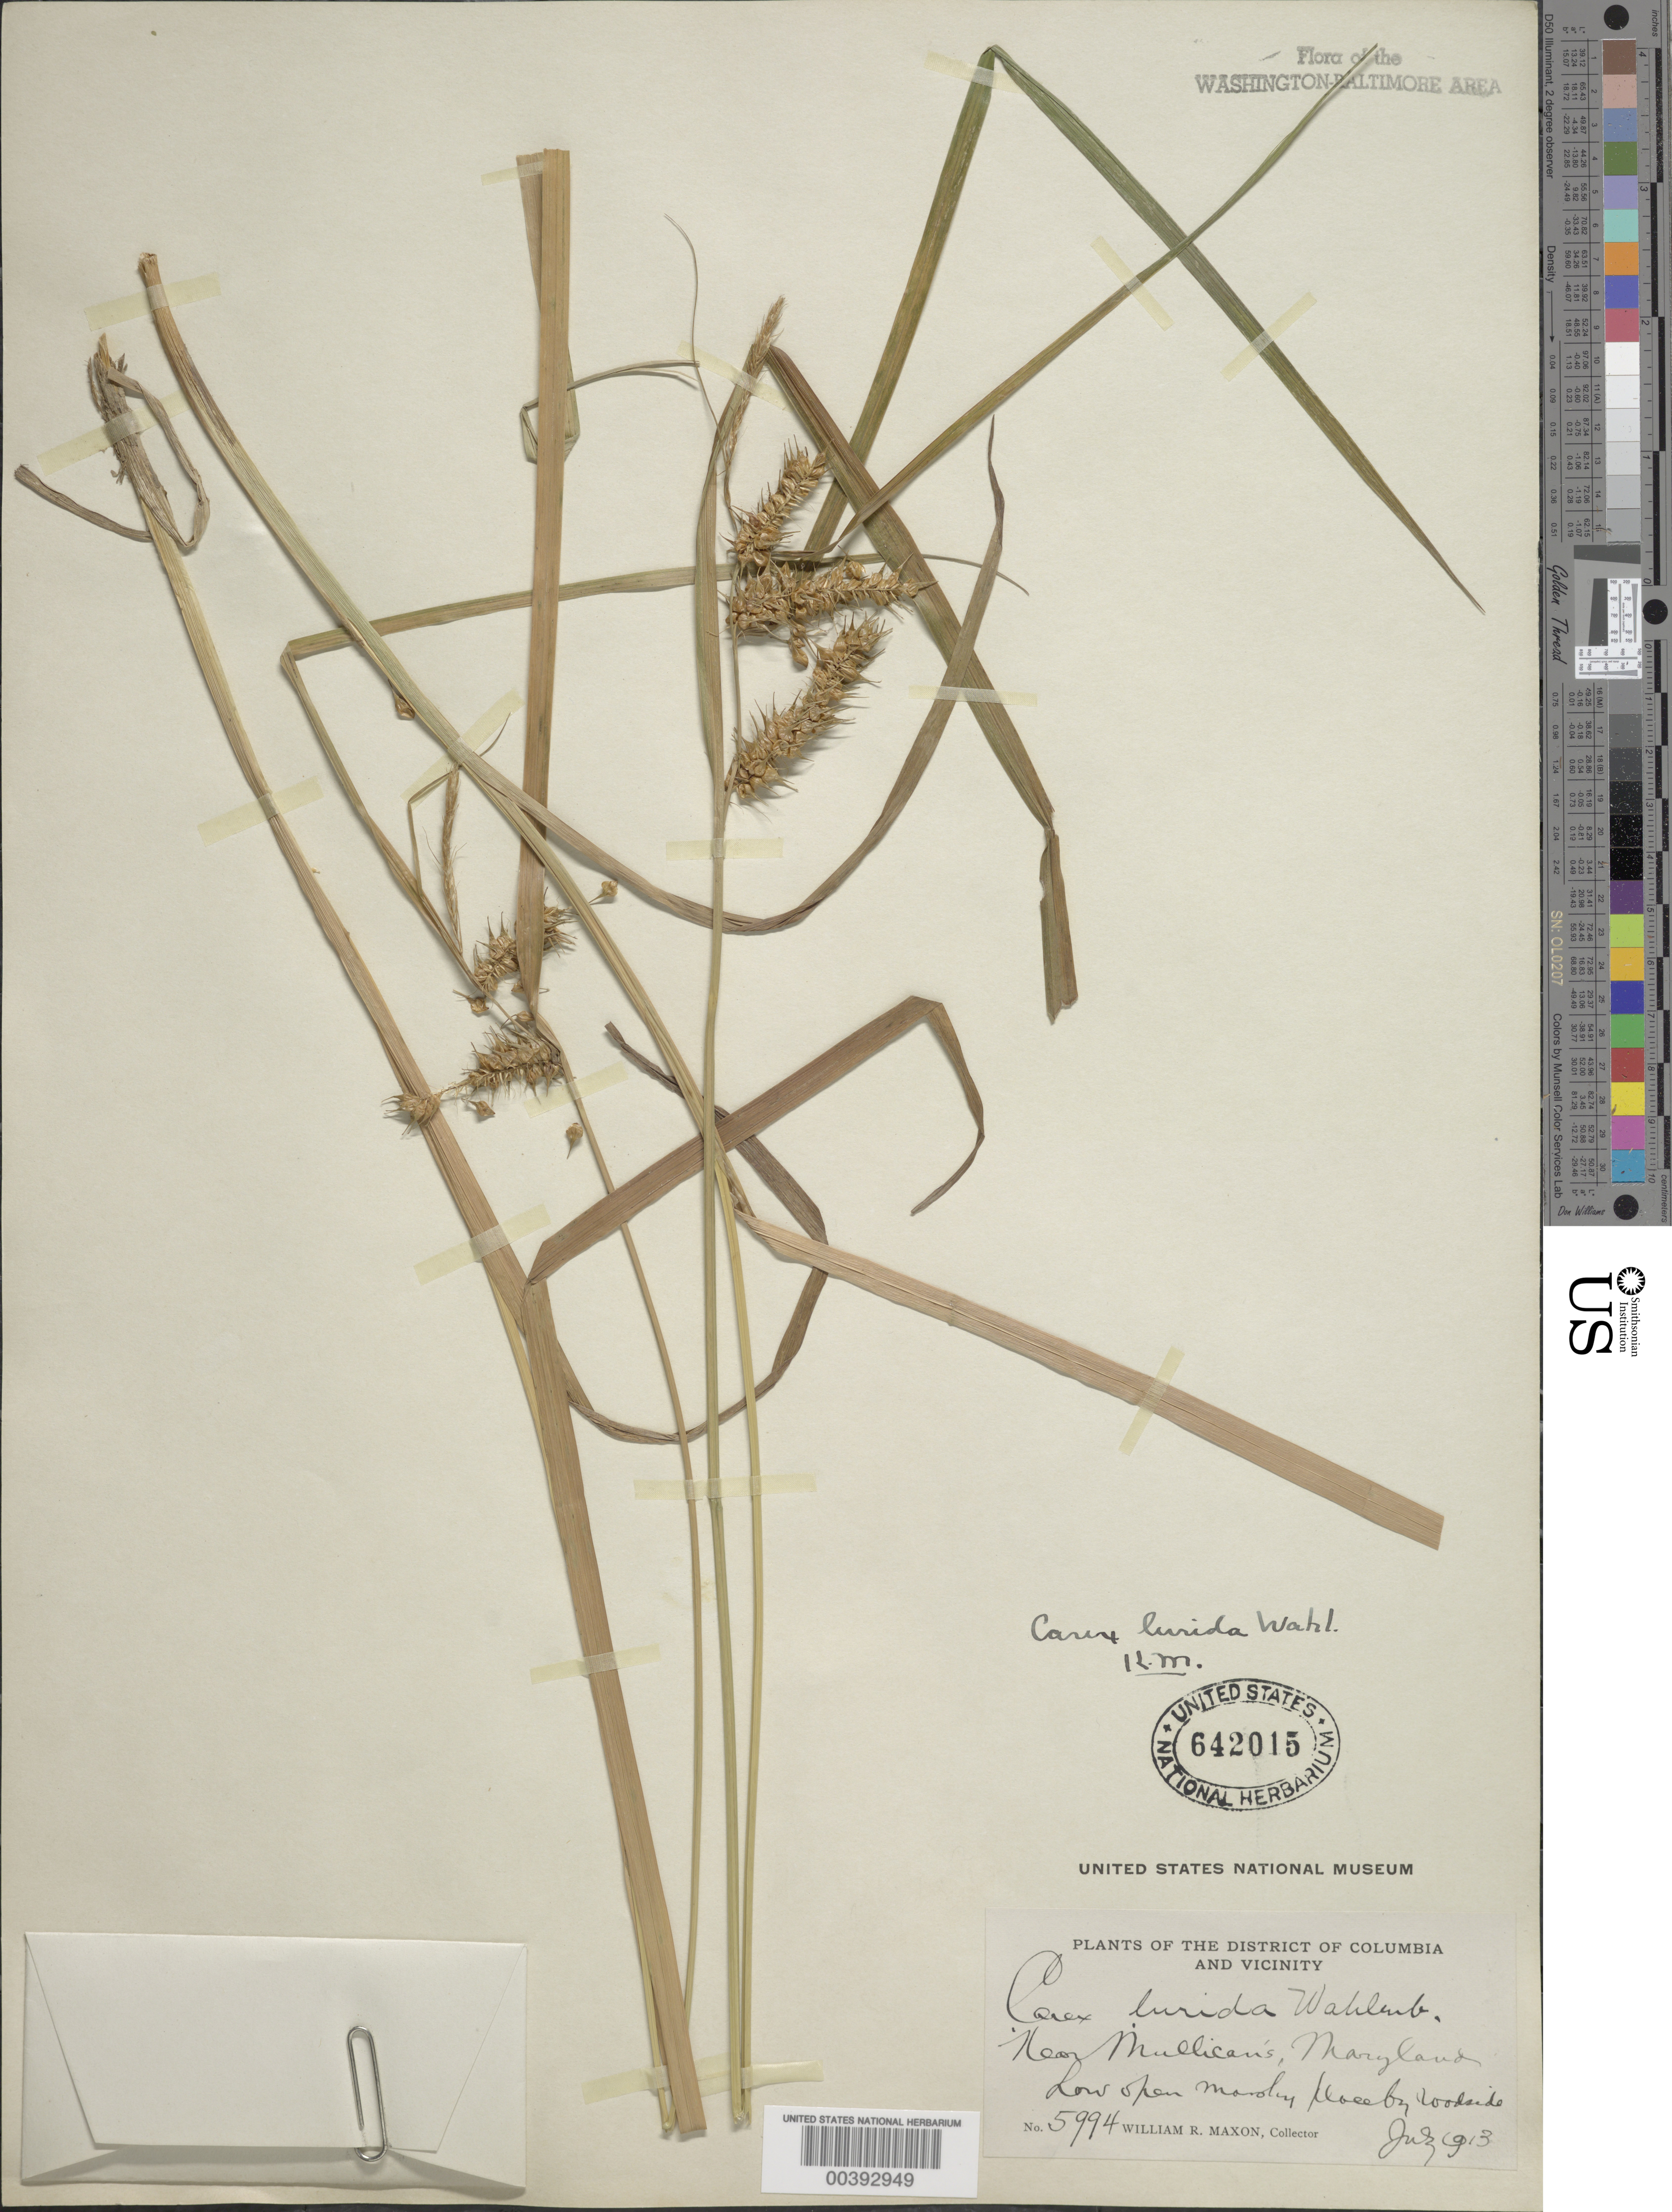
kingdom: Plantae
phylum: Tracheophyta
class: Liliopsida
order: Poales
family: Cyperaceae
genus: Carex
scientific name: Carex lurida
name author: Wahlenb.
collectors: W. R. Maxon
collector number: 5994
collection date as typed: Jul 1913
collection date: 1913-07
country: United States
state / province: Maryland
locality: Mullicans vicinity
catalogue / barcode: US 642015